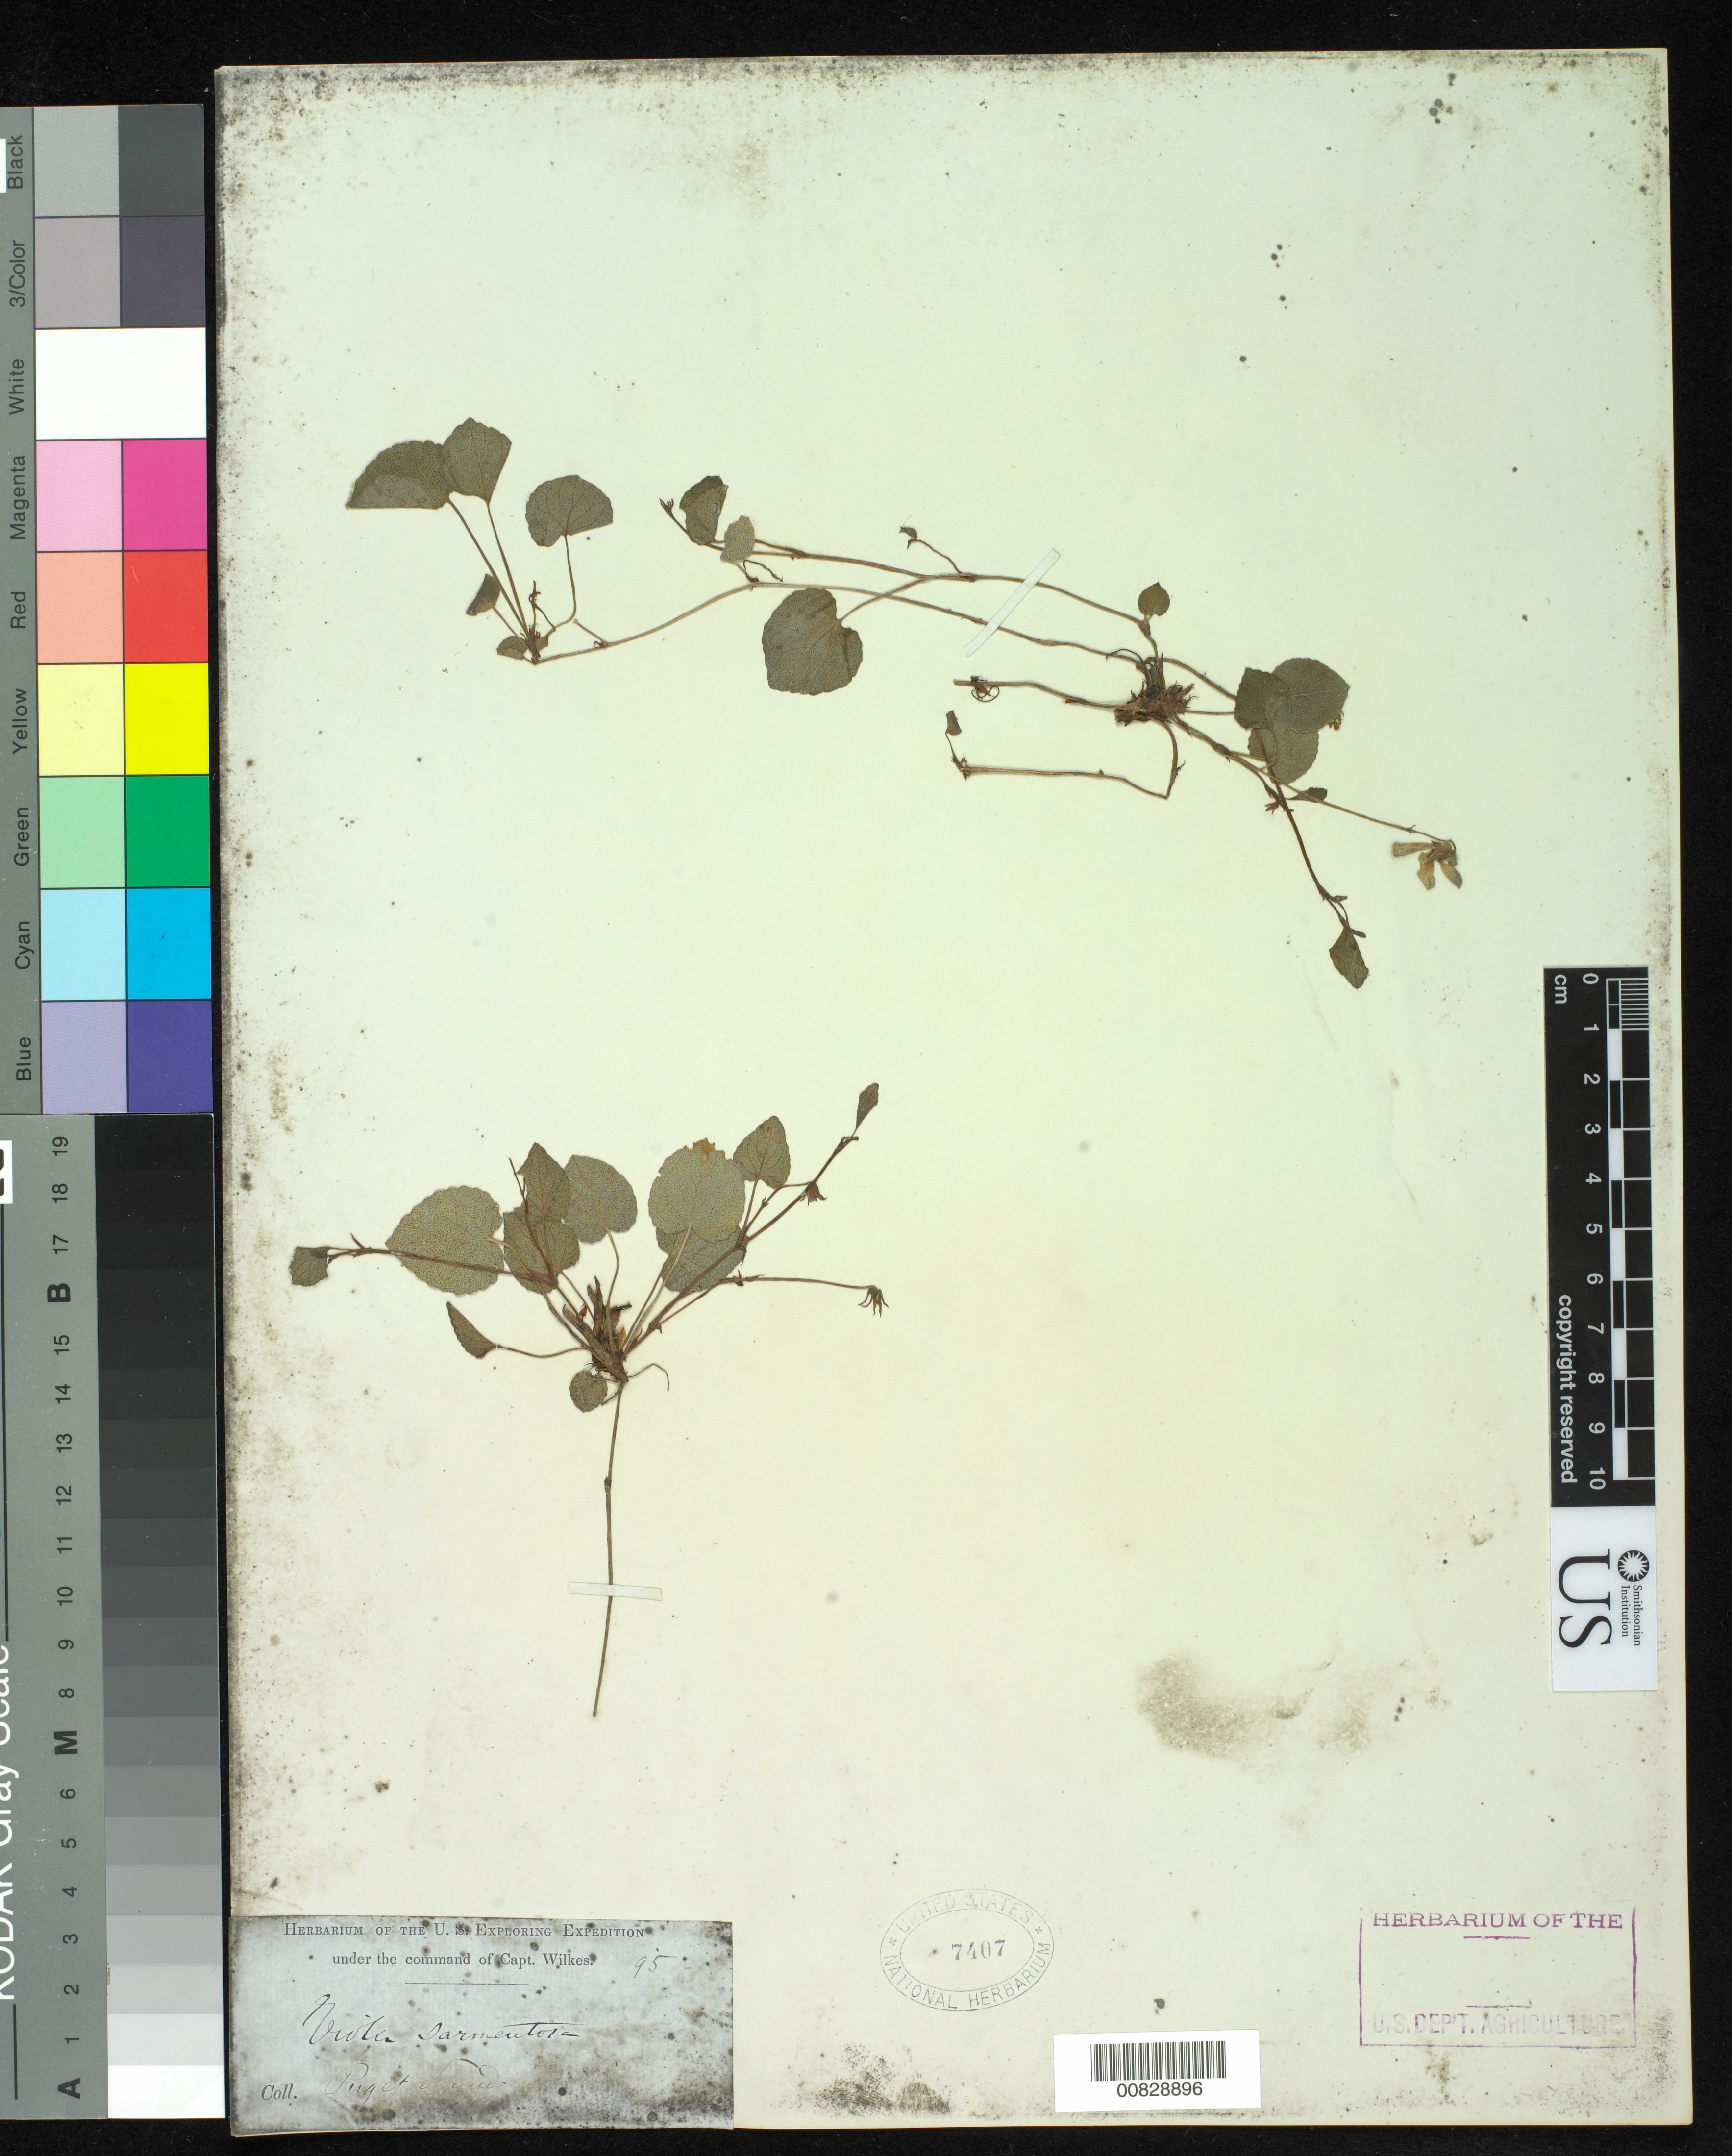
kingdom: Plantae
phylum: Tracheophyta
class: Magnoliopsida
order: Malpighiales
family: Violaceae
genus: Viola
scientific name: Viola sempervirens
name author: Greene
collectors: Wilkes Explor. Exped.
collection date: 1838/1842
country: United States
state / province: Washington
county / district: King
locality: Puget Sound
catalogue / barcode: US 7407